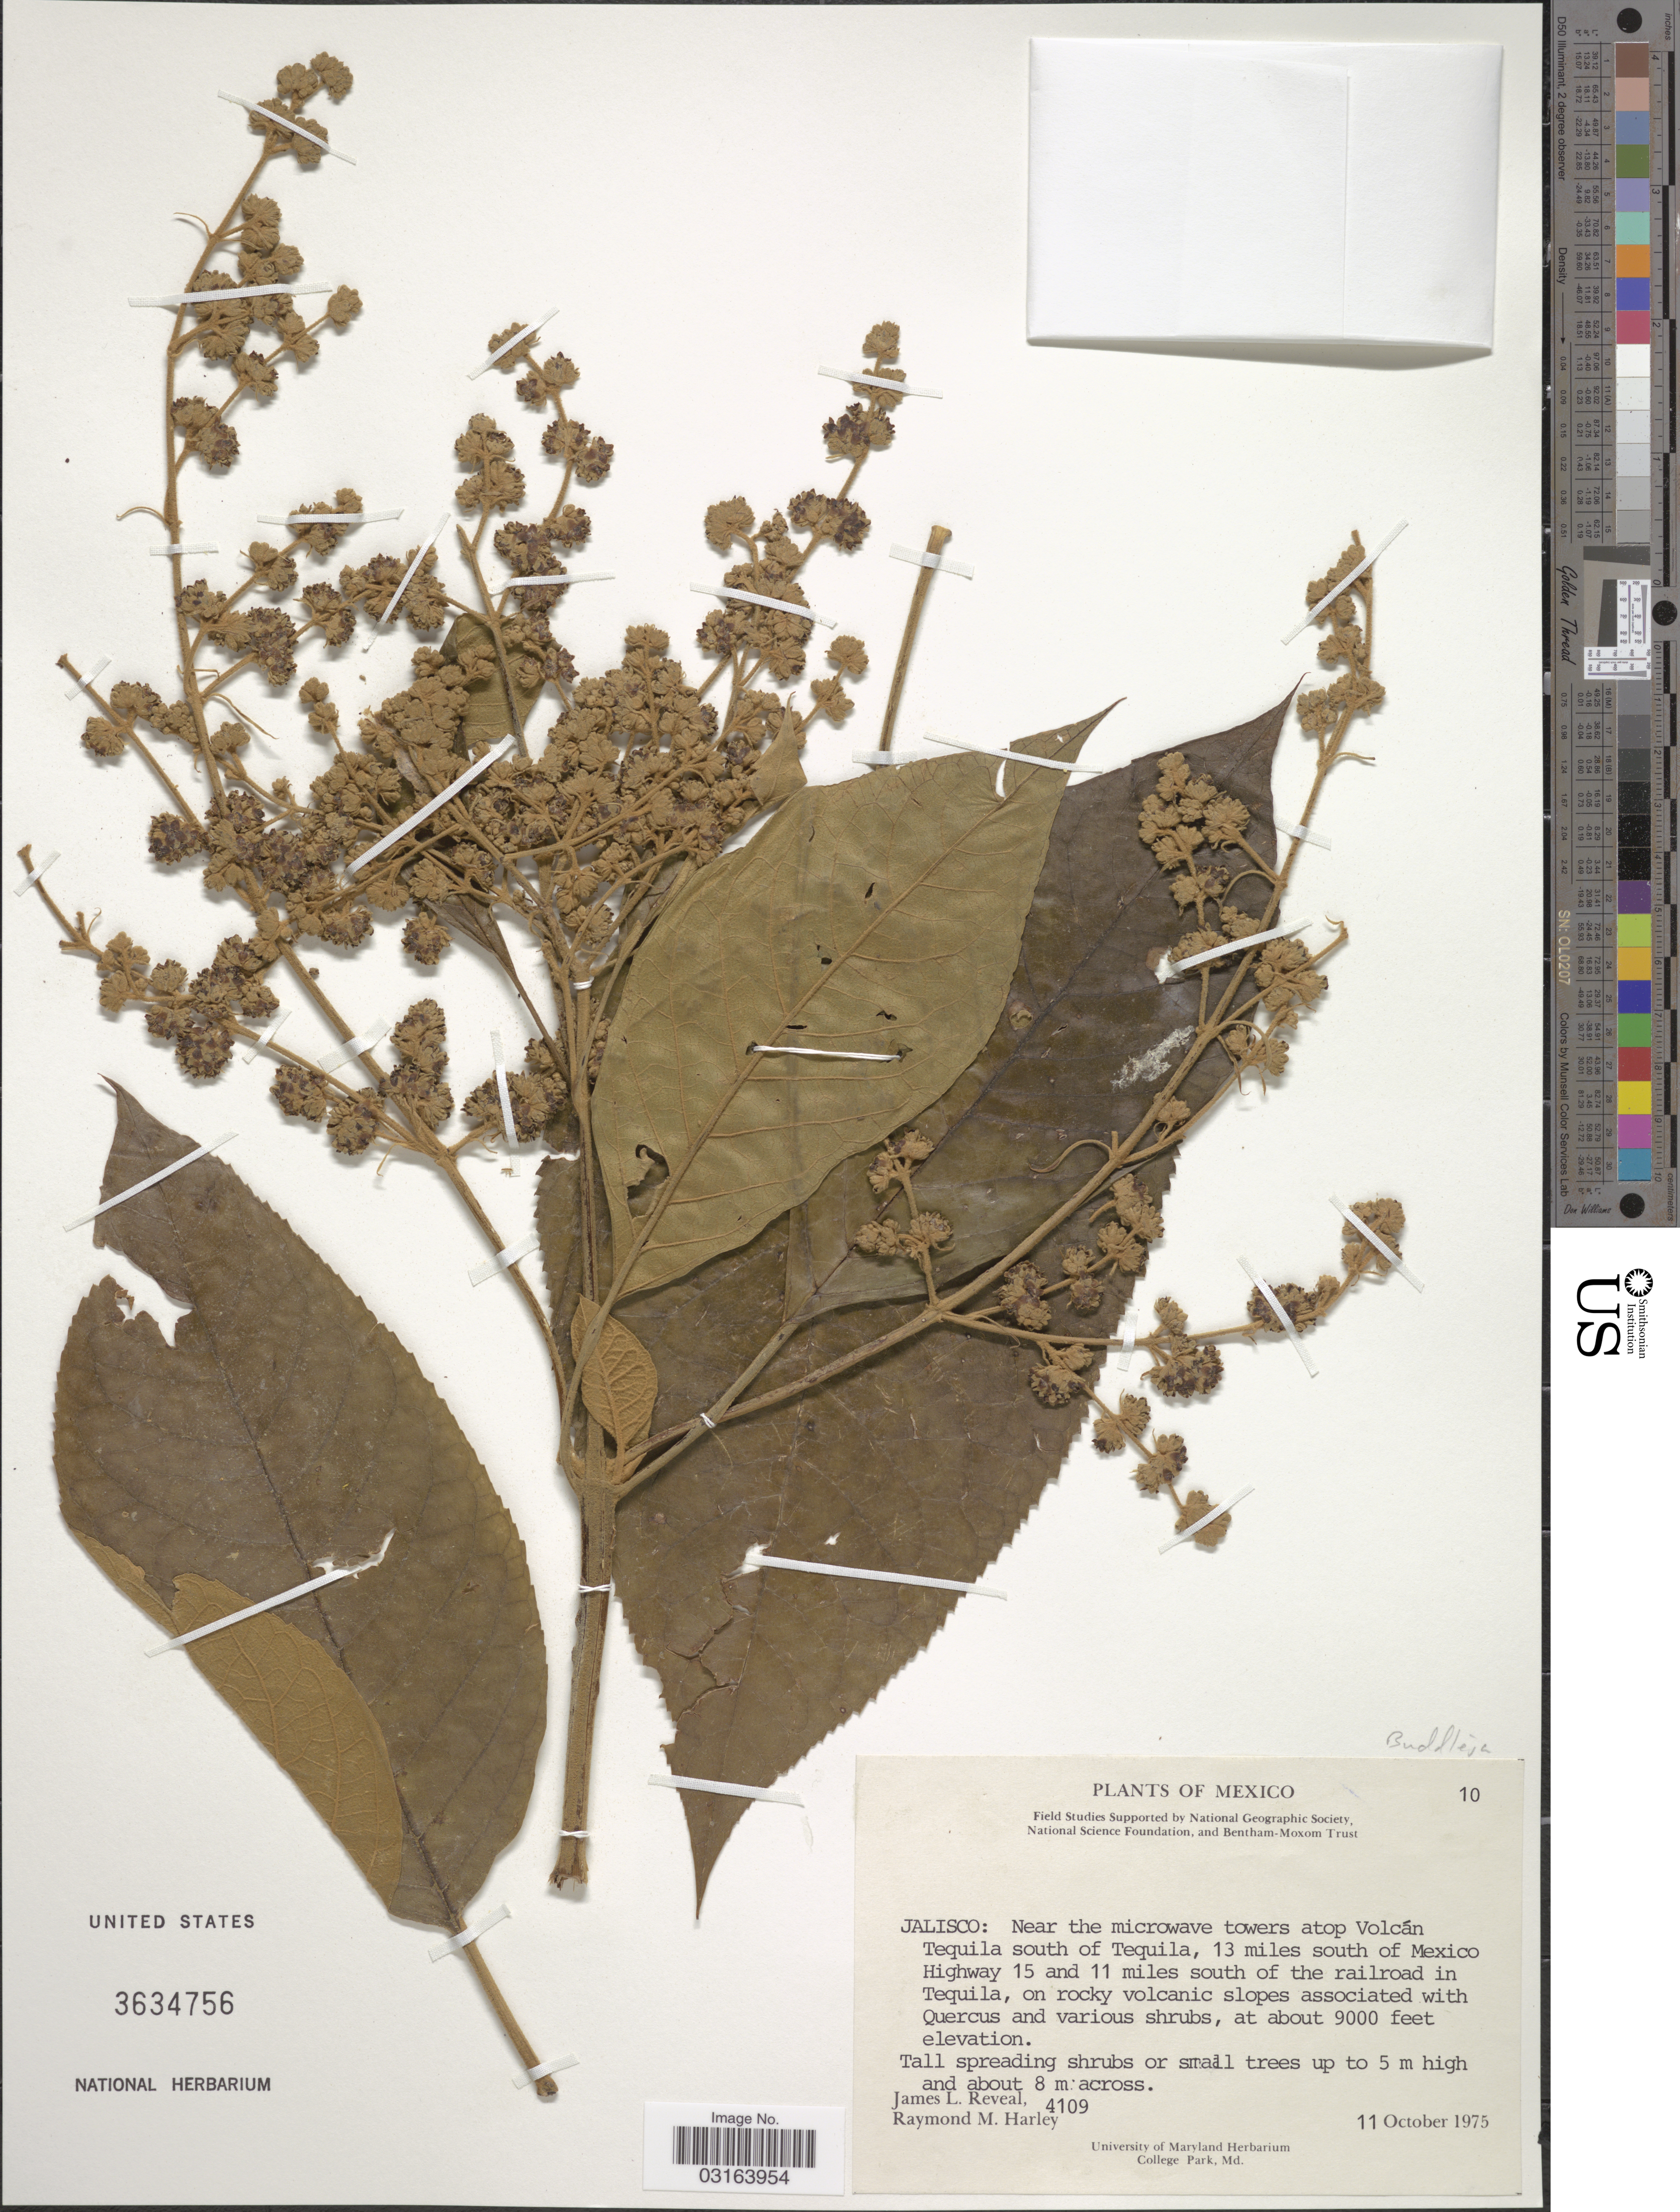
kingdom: Plantae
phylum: Tracheophyta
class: Magnoliopsida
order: Lamiales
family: Scrophulariaceae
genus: Buddleja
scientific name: Buddleja sp.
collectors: J. L. Reveal & R. M. Harley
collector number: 4109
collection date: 1975-10-11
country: Mexico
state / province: Jalisco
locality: Near the microwave towers atop Volcán Tequila south of Tequila, 13 miles south of Mexico Highway 15 and 11 miles south of the railroad in Tequila.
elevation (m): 2743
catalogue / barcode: US 3634756